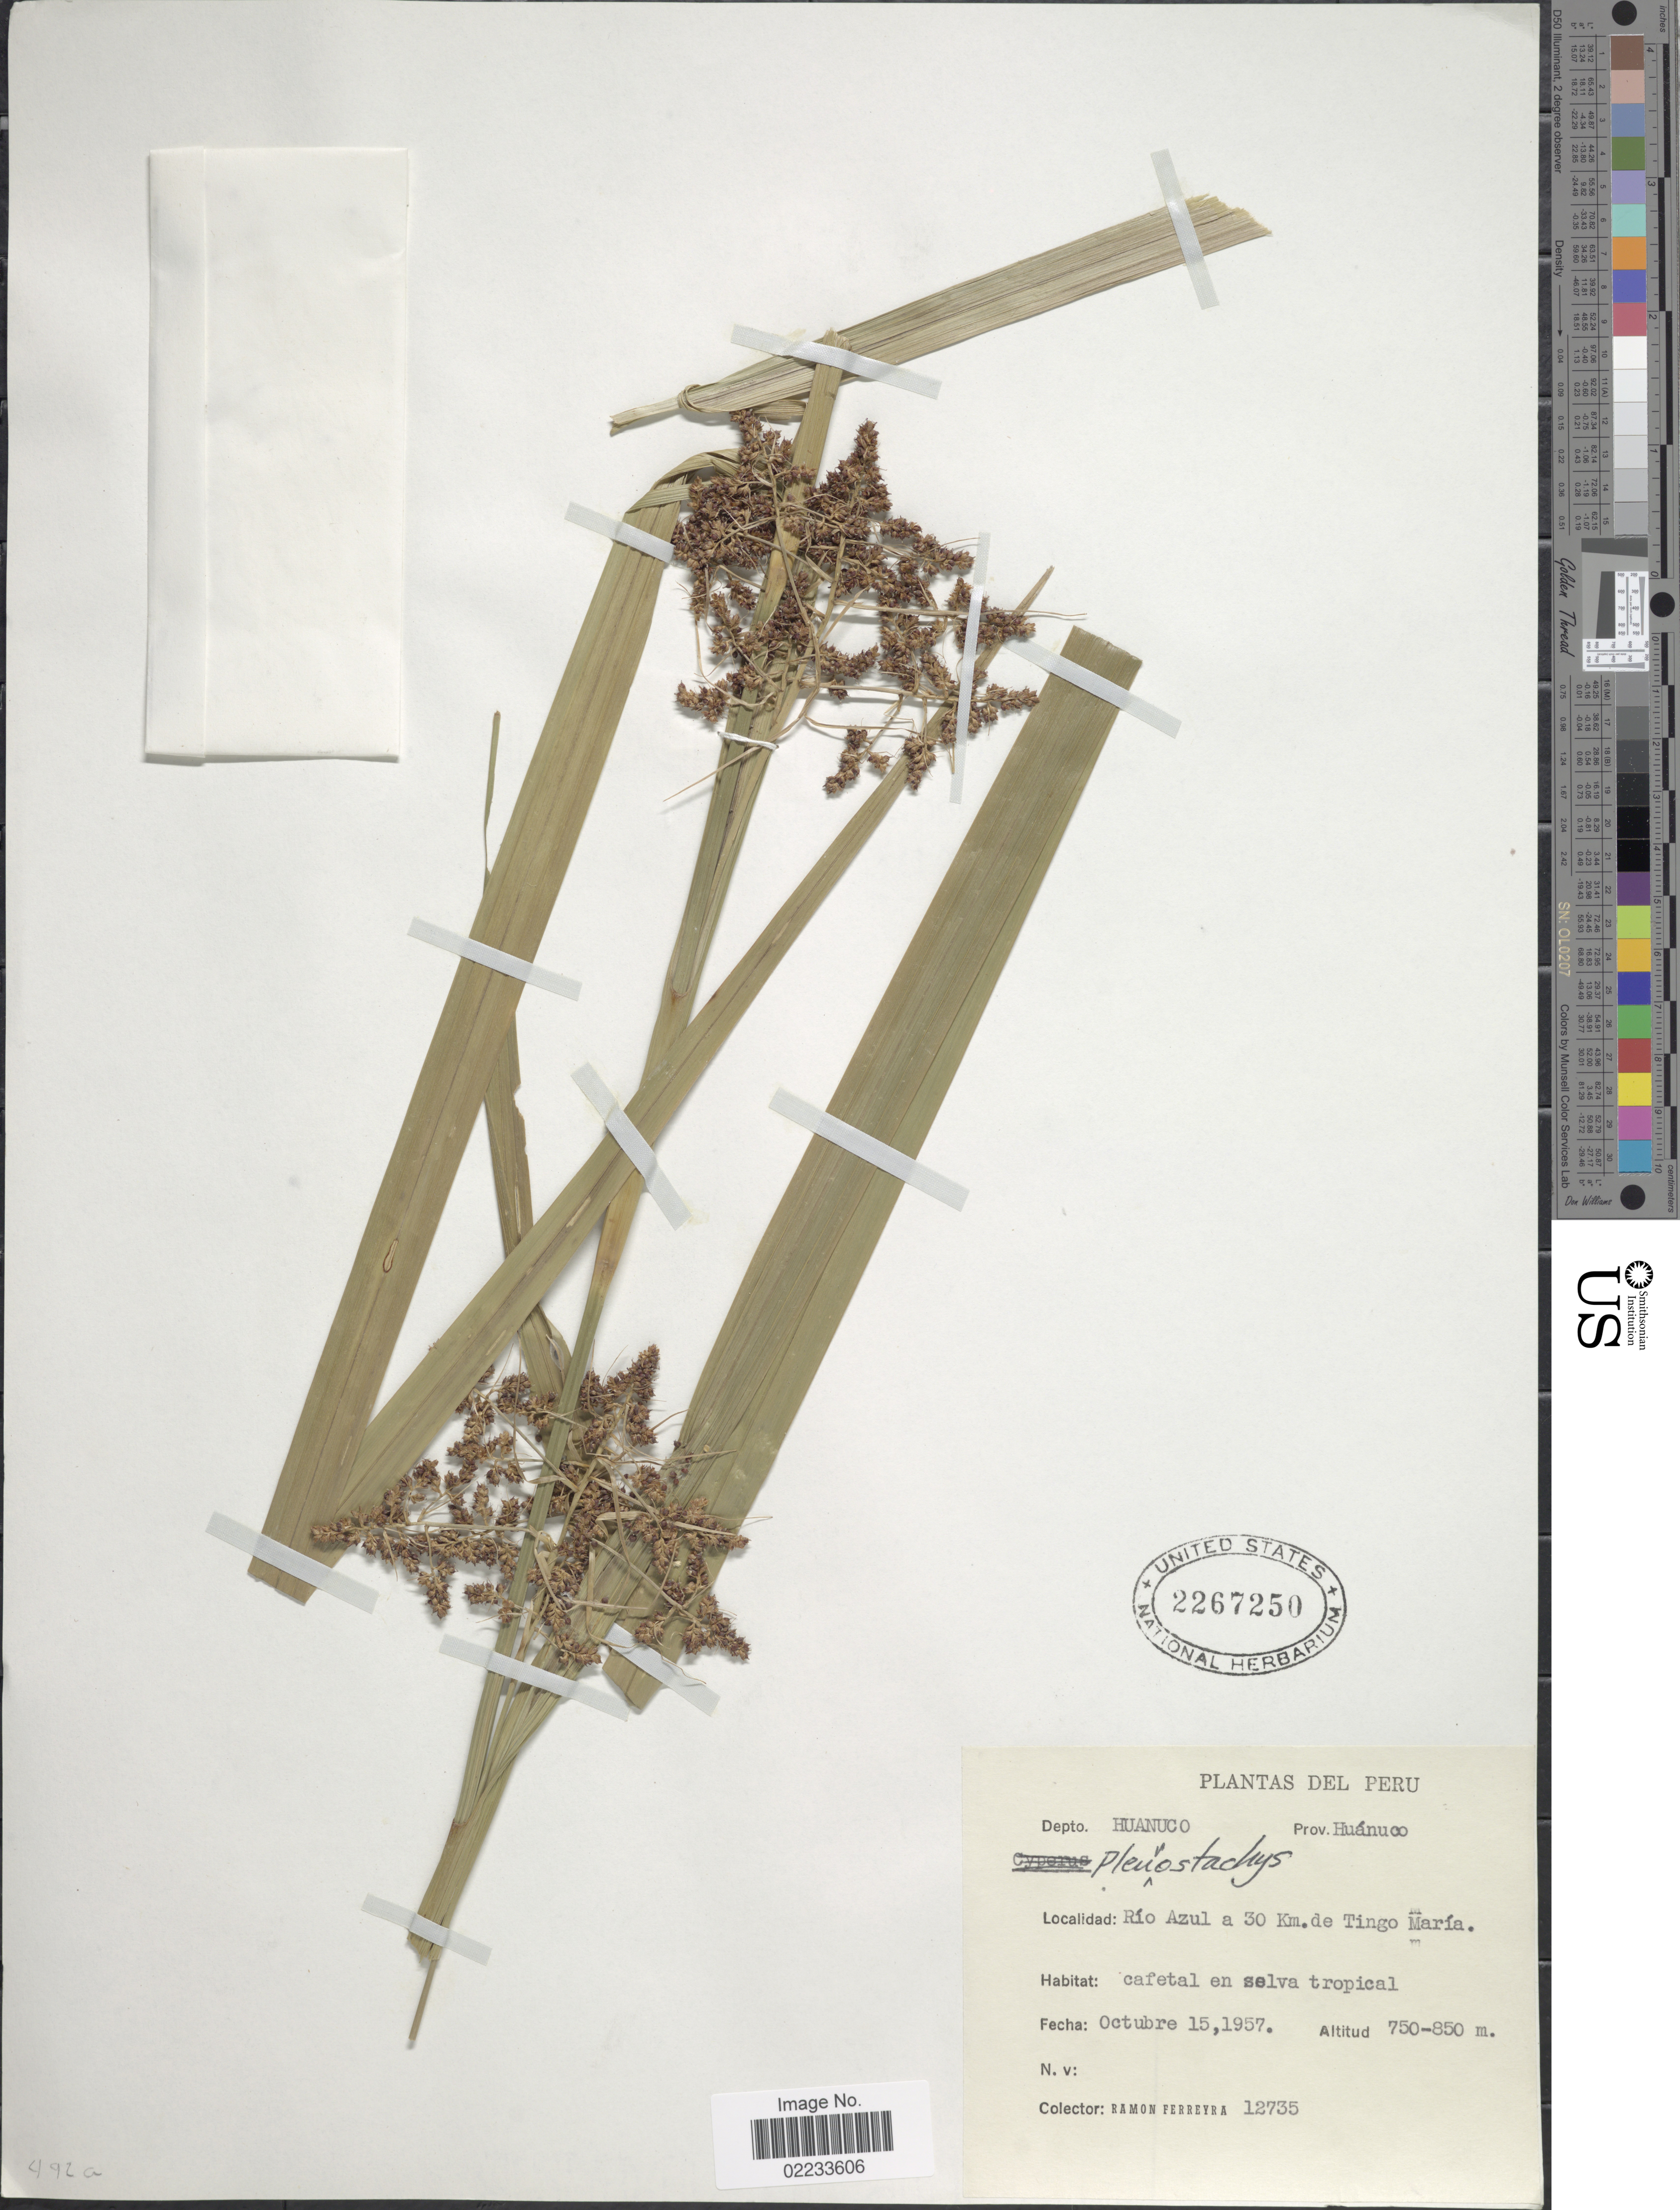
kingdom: Plantae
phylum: Tracheophyta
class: Liliopsida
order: Poales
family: Cyperaceae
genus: Rhynchospora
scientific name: Rhynchospora orbigniana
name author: (Brongn.) L.B. Sm.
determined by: Strong, Mark T., (BOT), Smithsonian Institution - National Museum of Natural History (UNITED STATES)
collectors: R. A. Ferreyra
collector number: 12735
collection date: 1957-10-15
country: Peru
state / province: Huánuco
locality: Depto. Huanuco, Río Azul a 30 Km de Tingo María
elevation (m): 750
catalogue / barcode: US 2267250